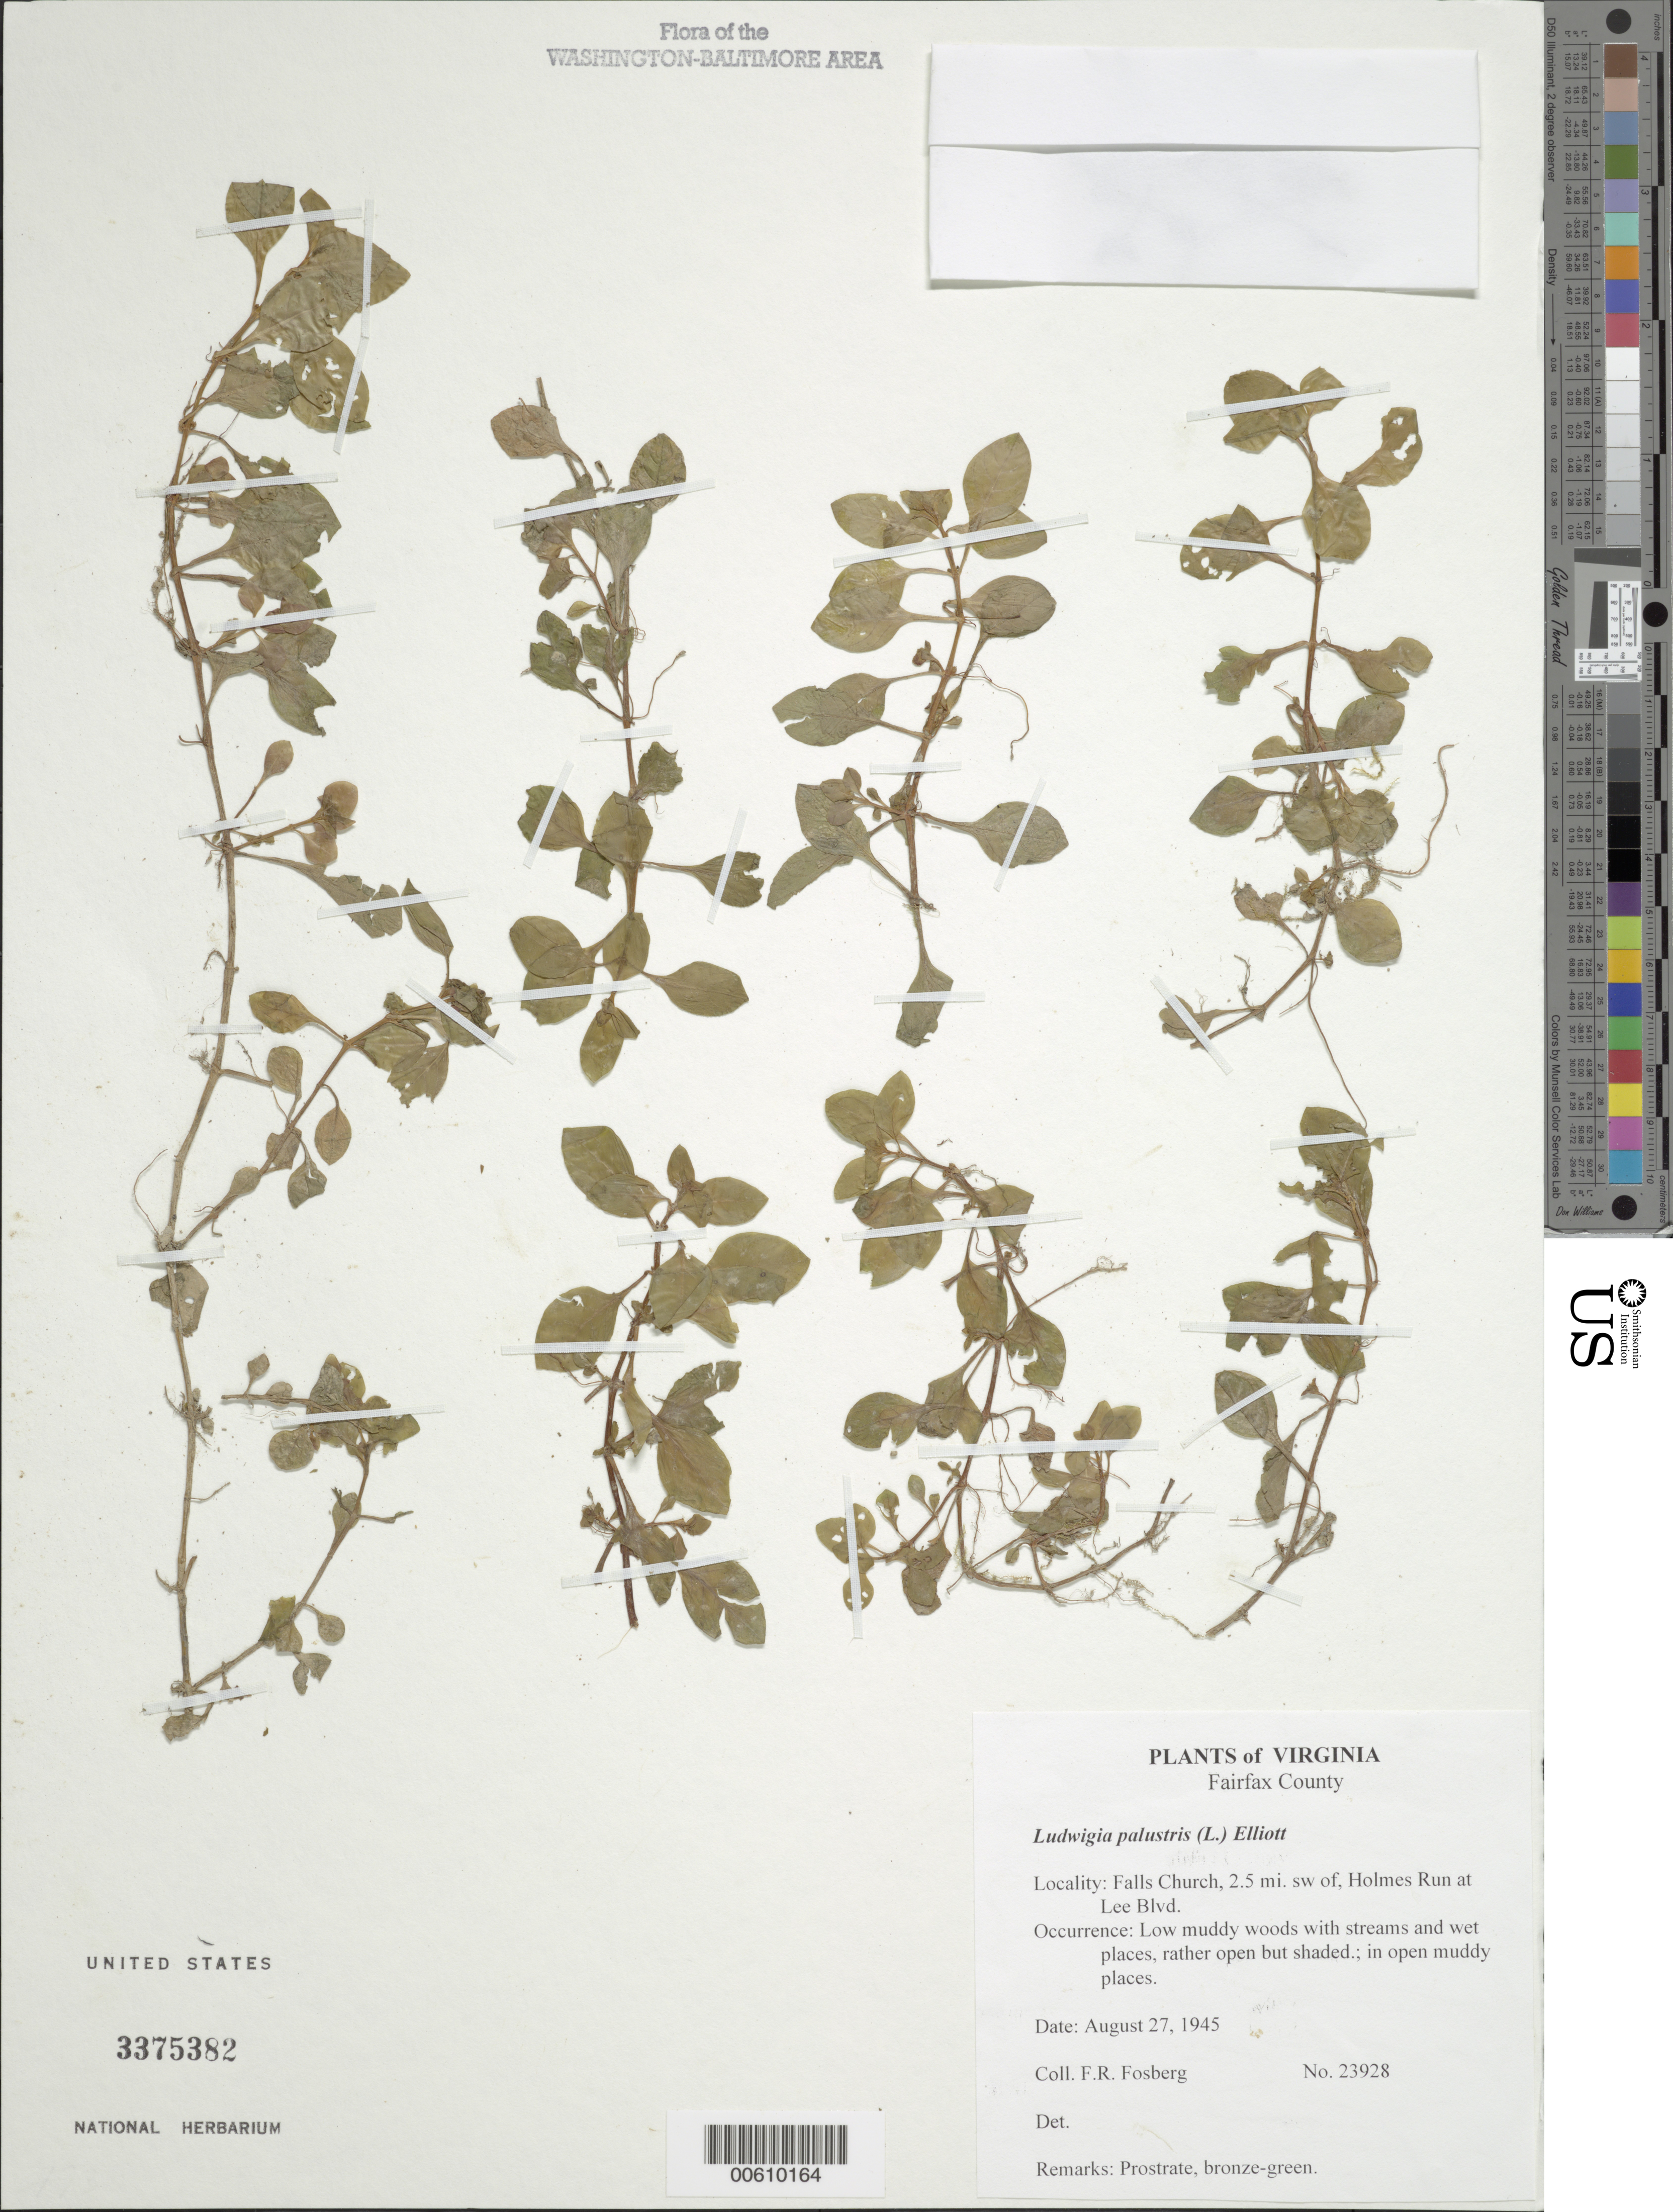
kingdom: Plantae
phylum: Tracheophyta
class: Magnoliopsida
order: Myrtales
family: Onagraceae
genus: Ludwigia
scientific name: Ludwigia palustris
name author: (L.) Elliott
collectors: F. R. Fosberg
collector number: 23928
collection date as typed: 27 Aug 1945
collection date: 1945-08-27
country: United States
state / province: Virginia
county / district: Fairfax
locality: Falls Church, 2.5 mi. sw of, Holmes Run at Lee Blvd.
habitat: Low muddy woods with streams and wet places, rather open but shaded.; in open muddy places.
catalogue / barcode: US 3375382